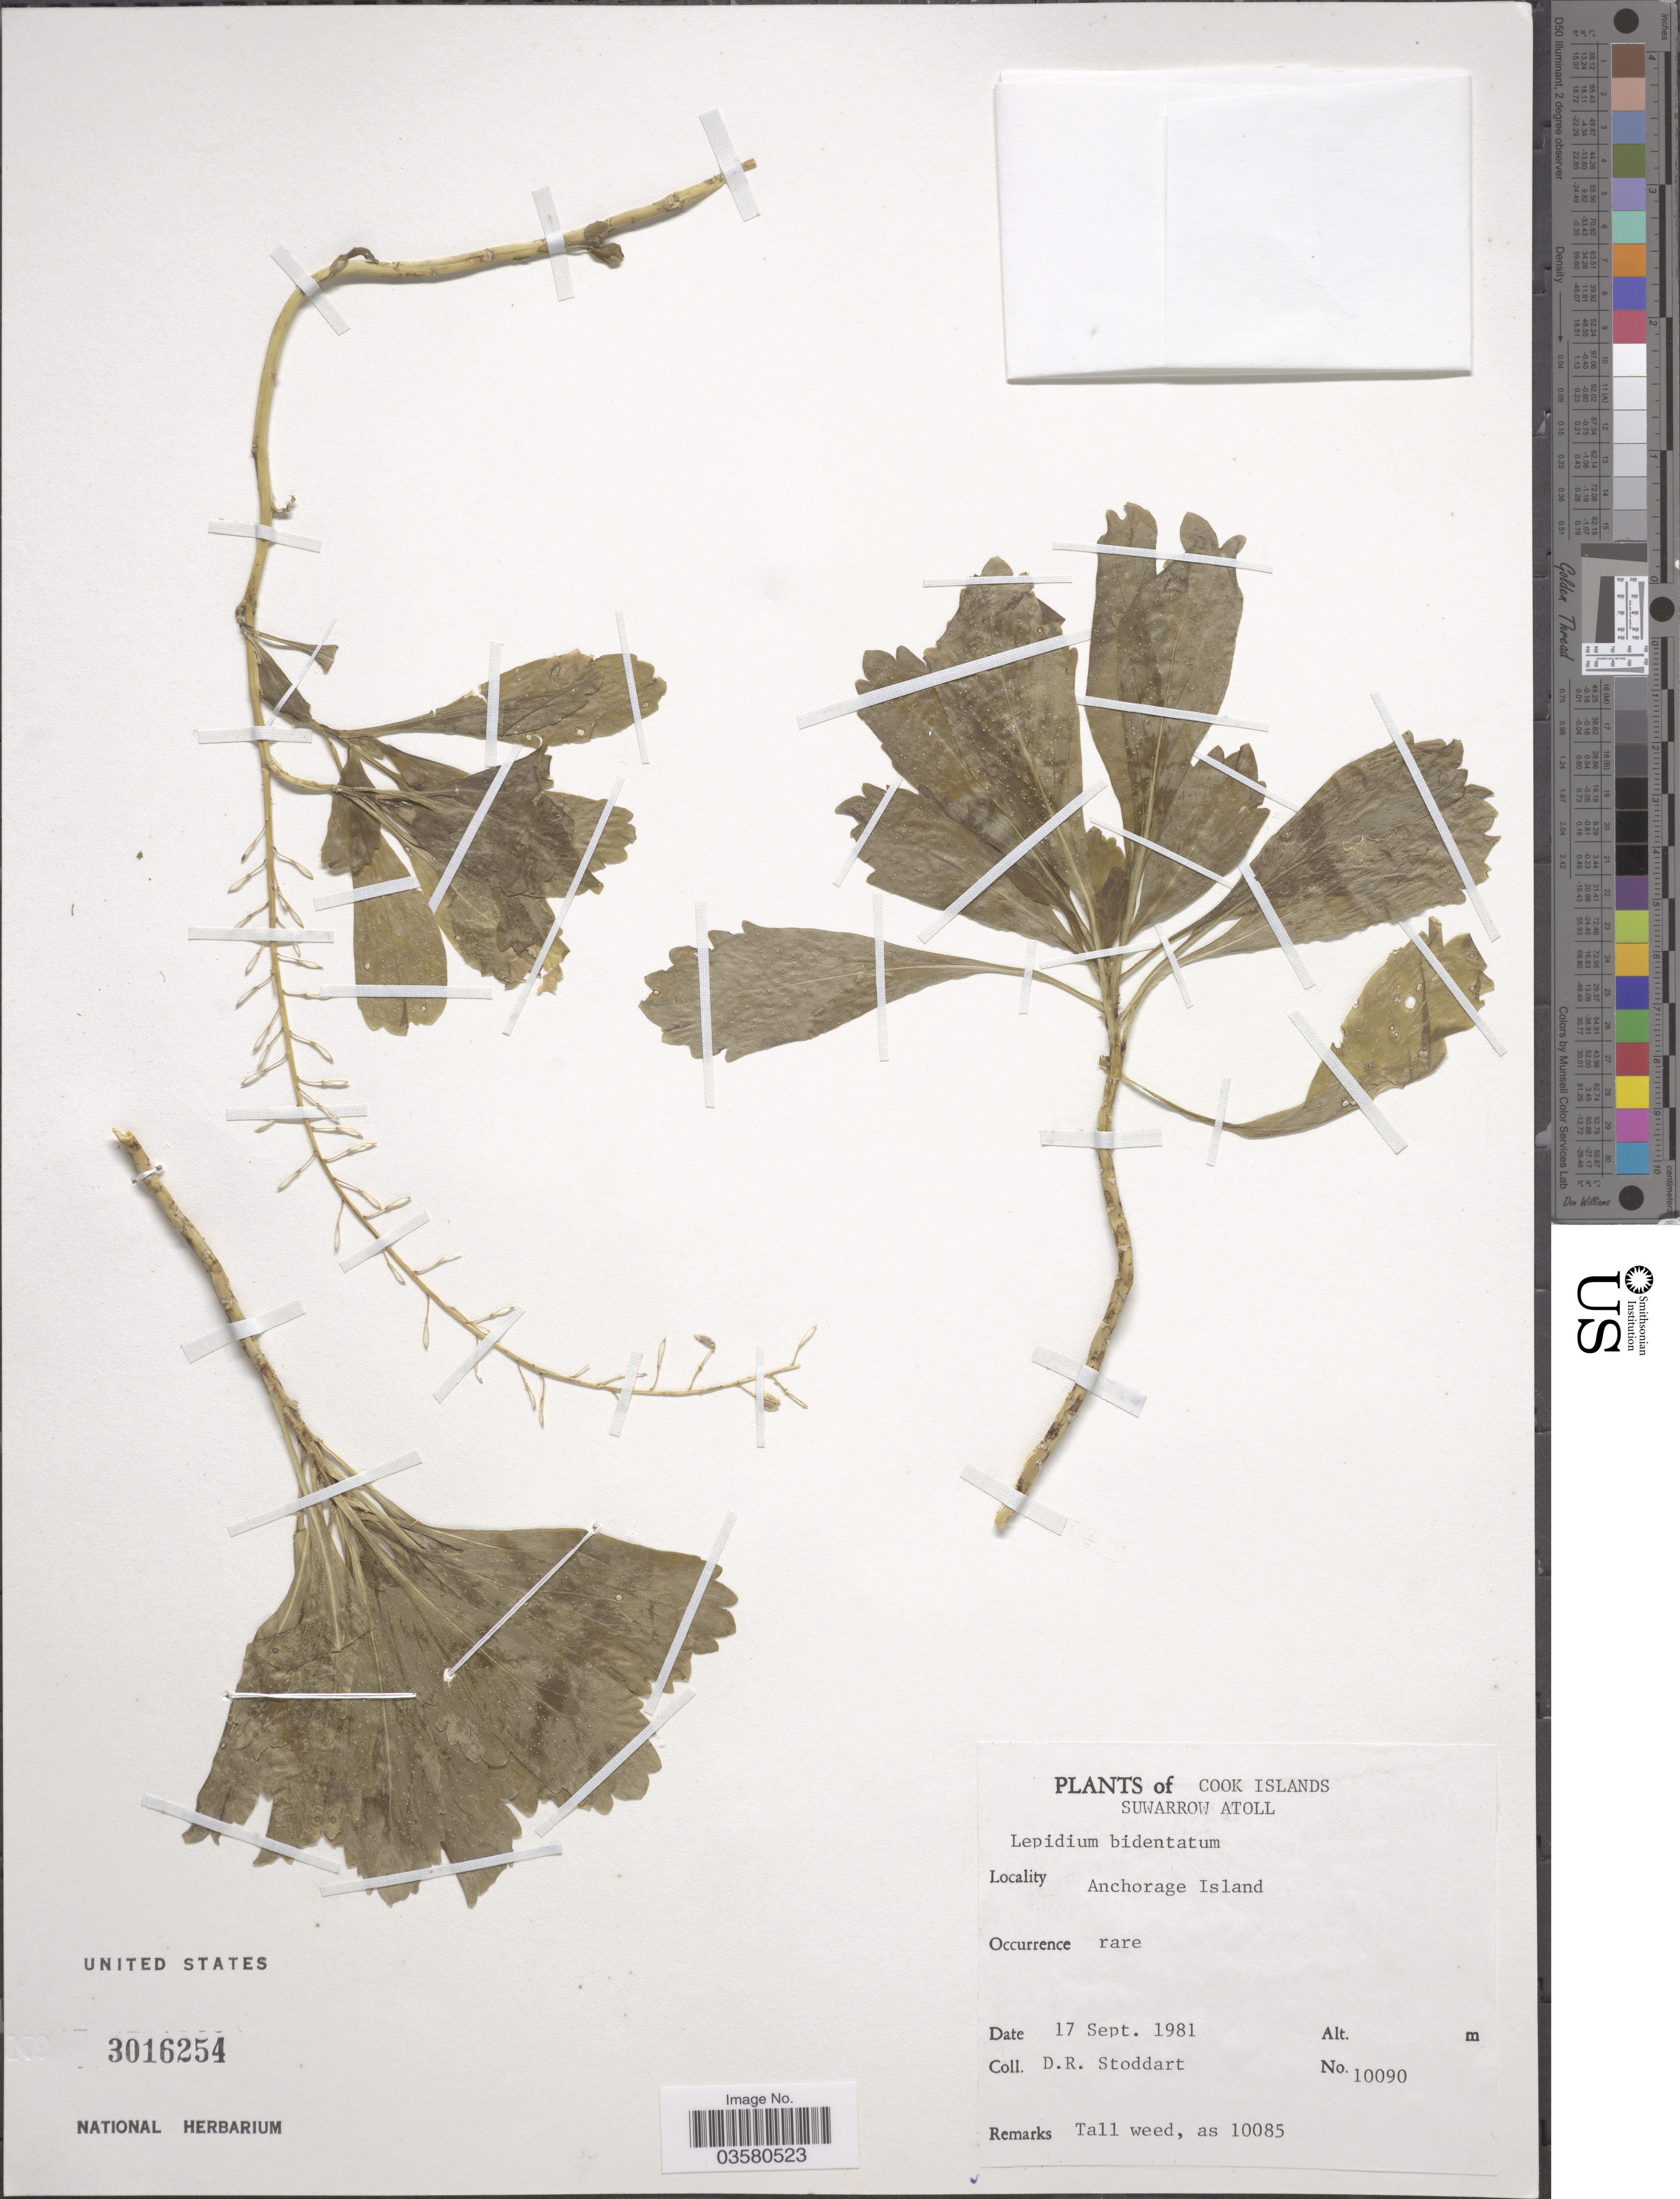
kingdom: Plantae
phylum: Tracheophyta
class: Magnoliopsida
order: Brassicales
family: Brassicaceae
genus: Lepidium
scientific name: Lepidium bidentatum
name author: Montin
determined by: Al-Shehbaz, I. A., (MO), Missouri Botanical Garden (UNITED STATES)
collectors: D. R. Stoddart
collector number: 10090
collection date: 1981-09-17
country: Cook Islands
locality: Suwarrow Atoll. Anchorage Island.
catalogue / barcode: US 3016254